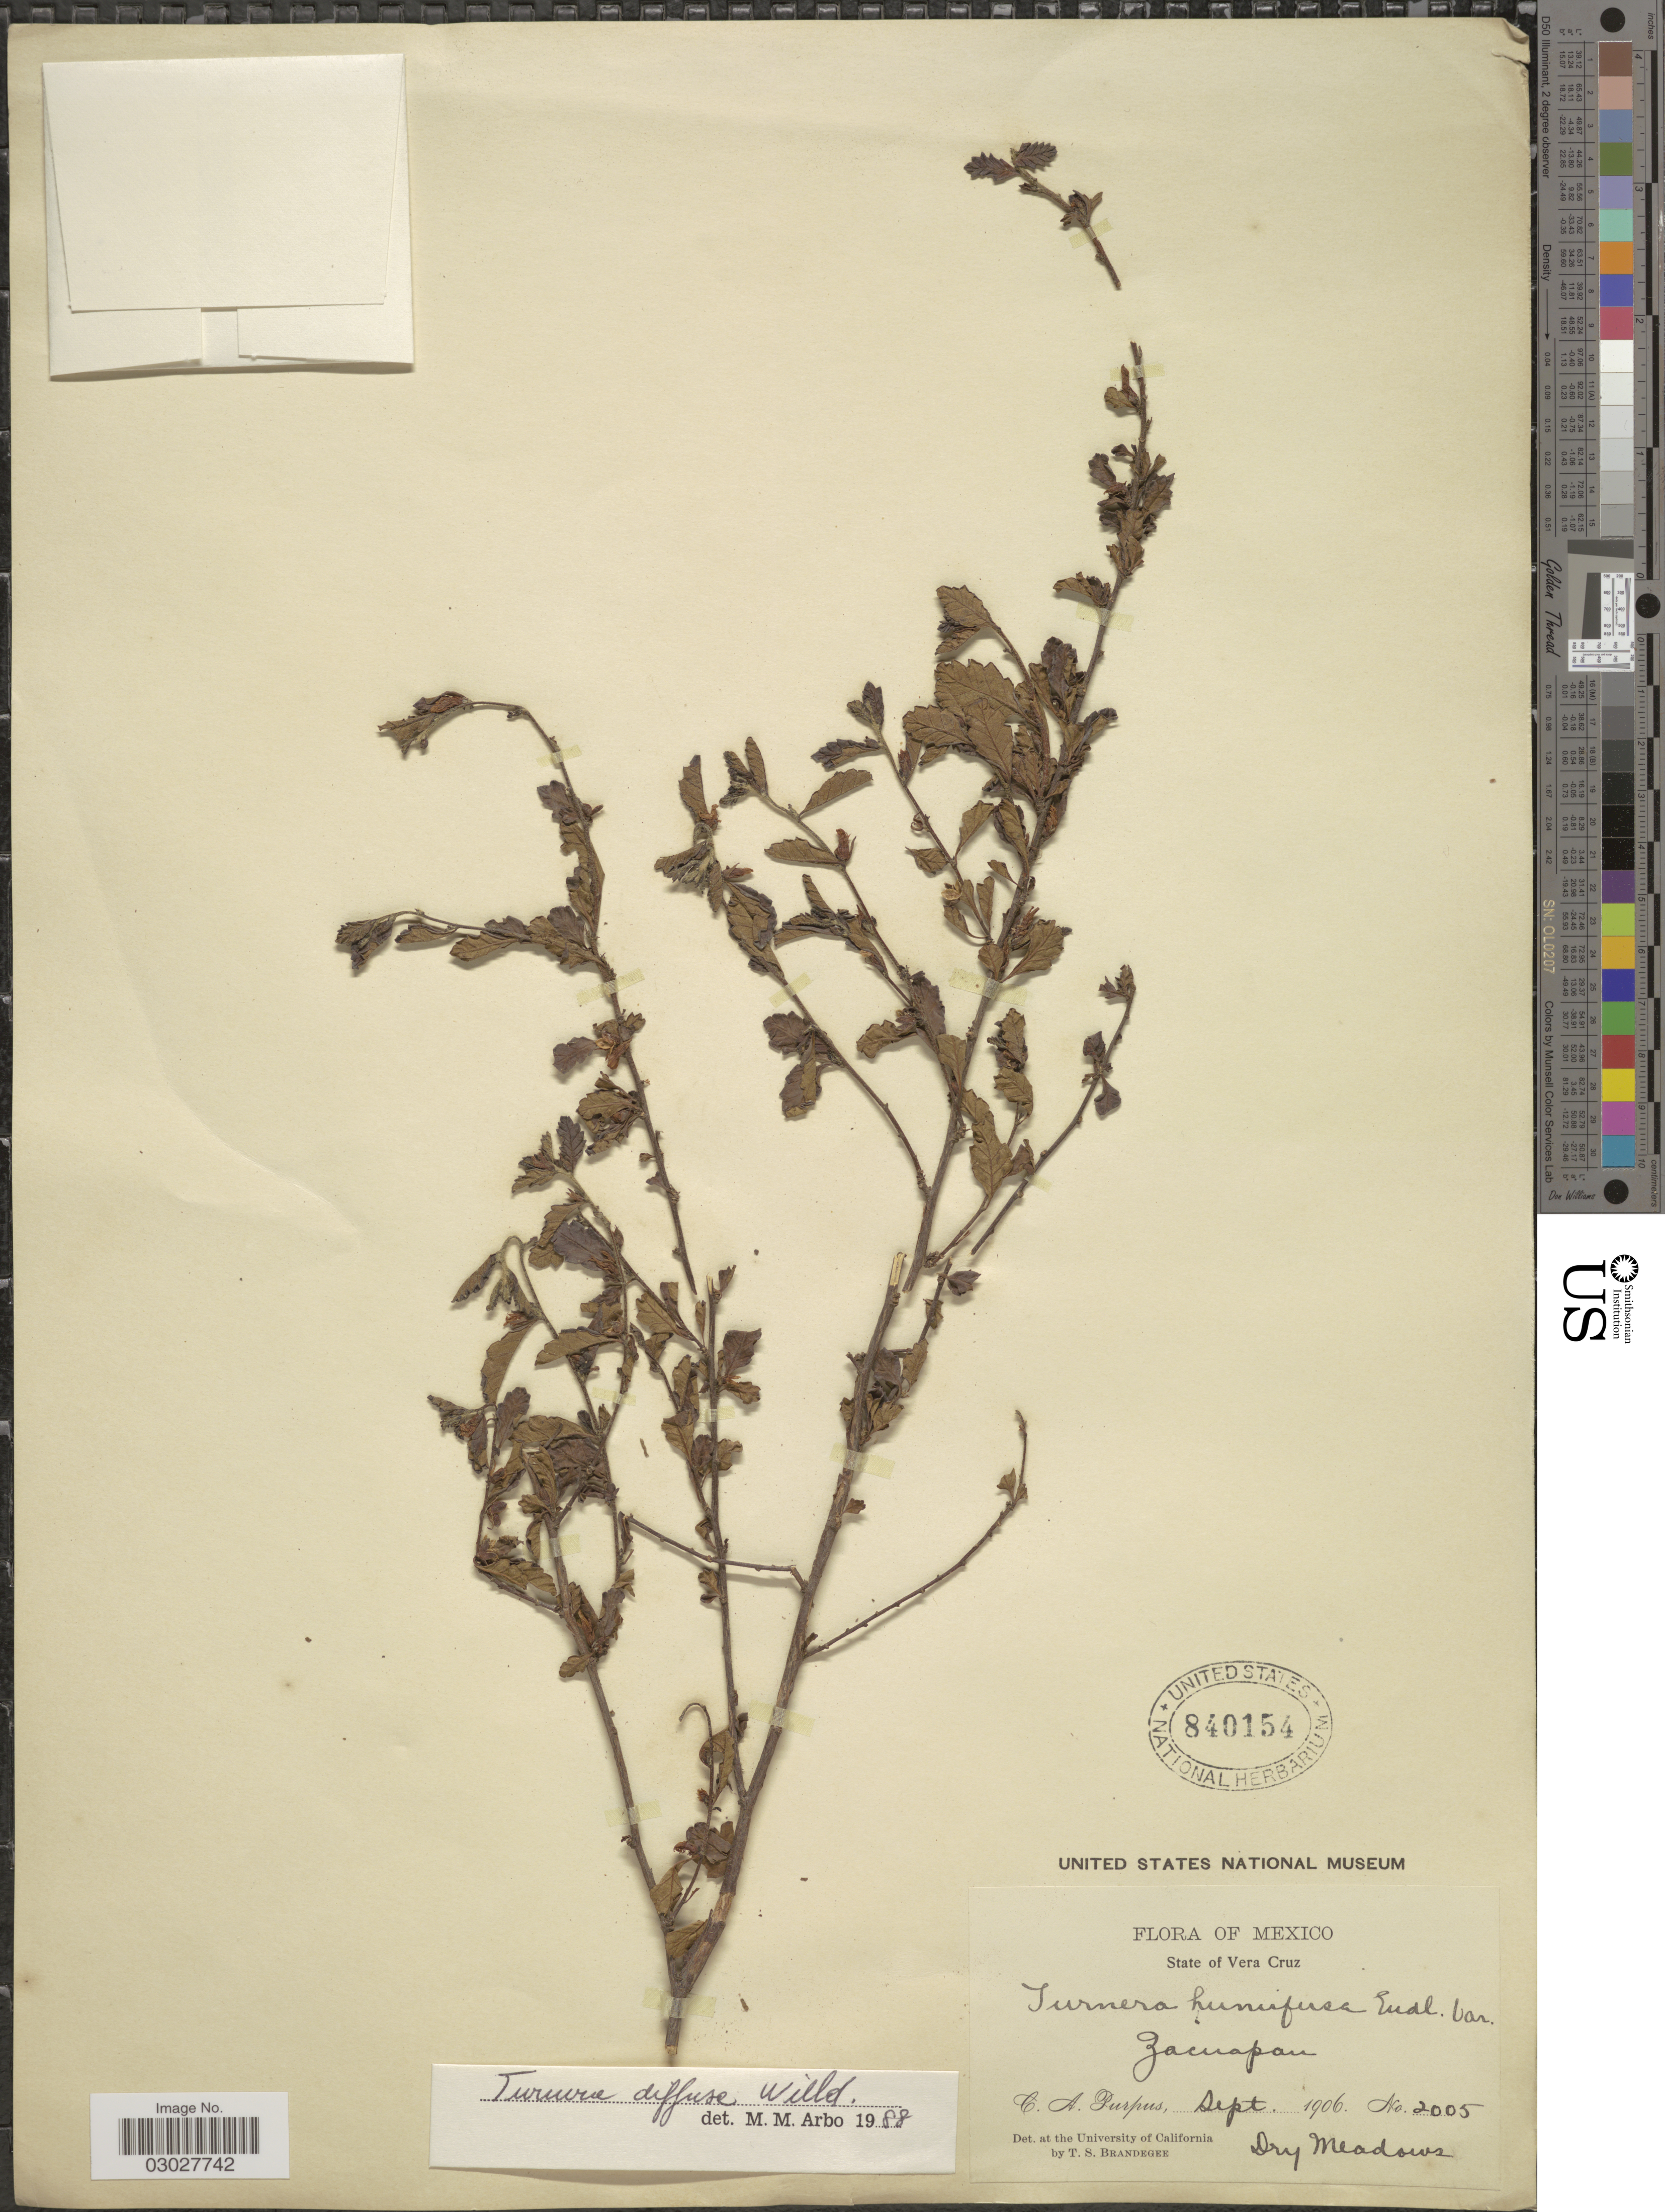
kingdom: Plantae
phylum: Tracheophyta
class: Magnoliopsida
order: Malpighiales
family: Turneraceae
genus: Turnera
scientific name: Turnera diffusa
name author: Willd. ex Schult.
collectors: C. A. Purpus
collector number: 2005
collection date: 1906-09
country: Mexico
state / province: Veracruz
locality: State of Vera Cruz. Zacuapan.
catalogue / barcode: US 840154